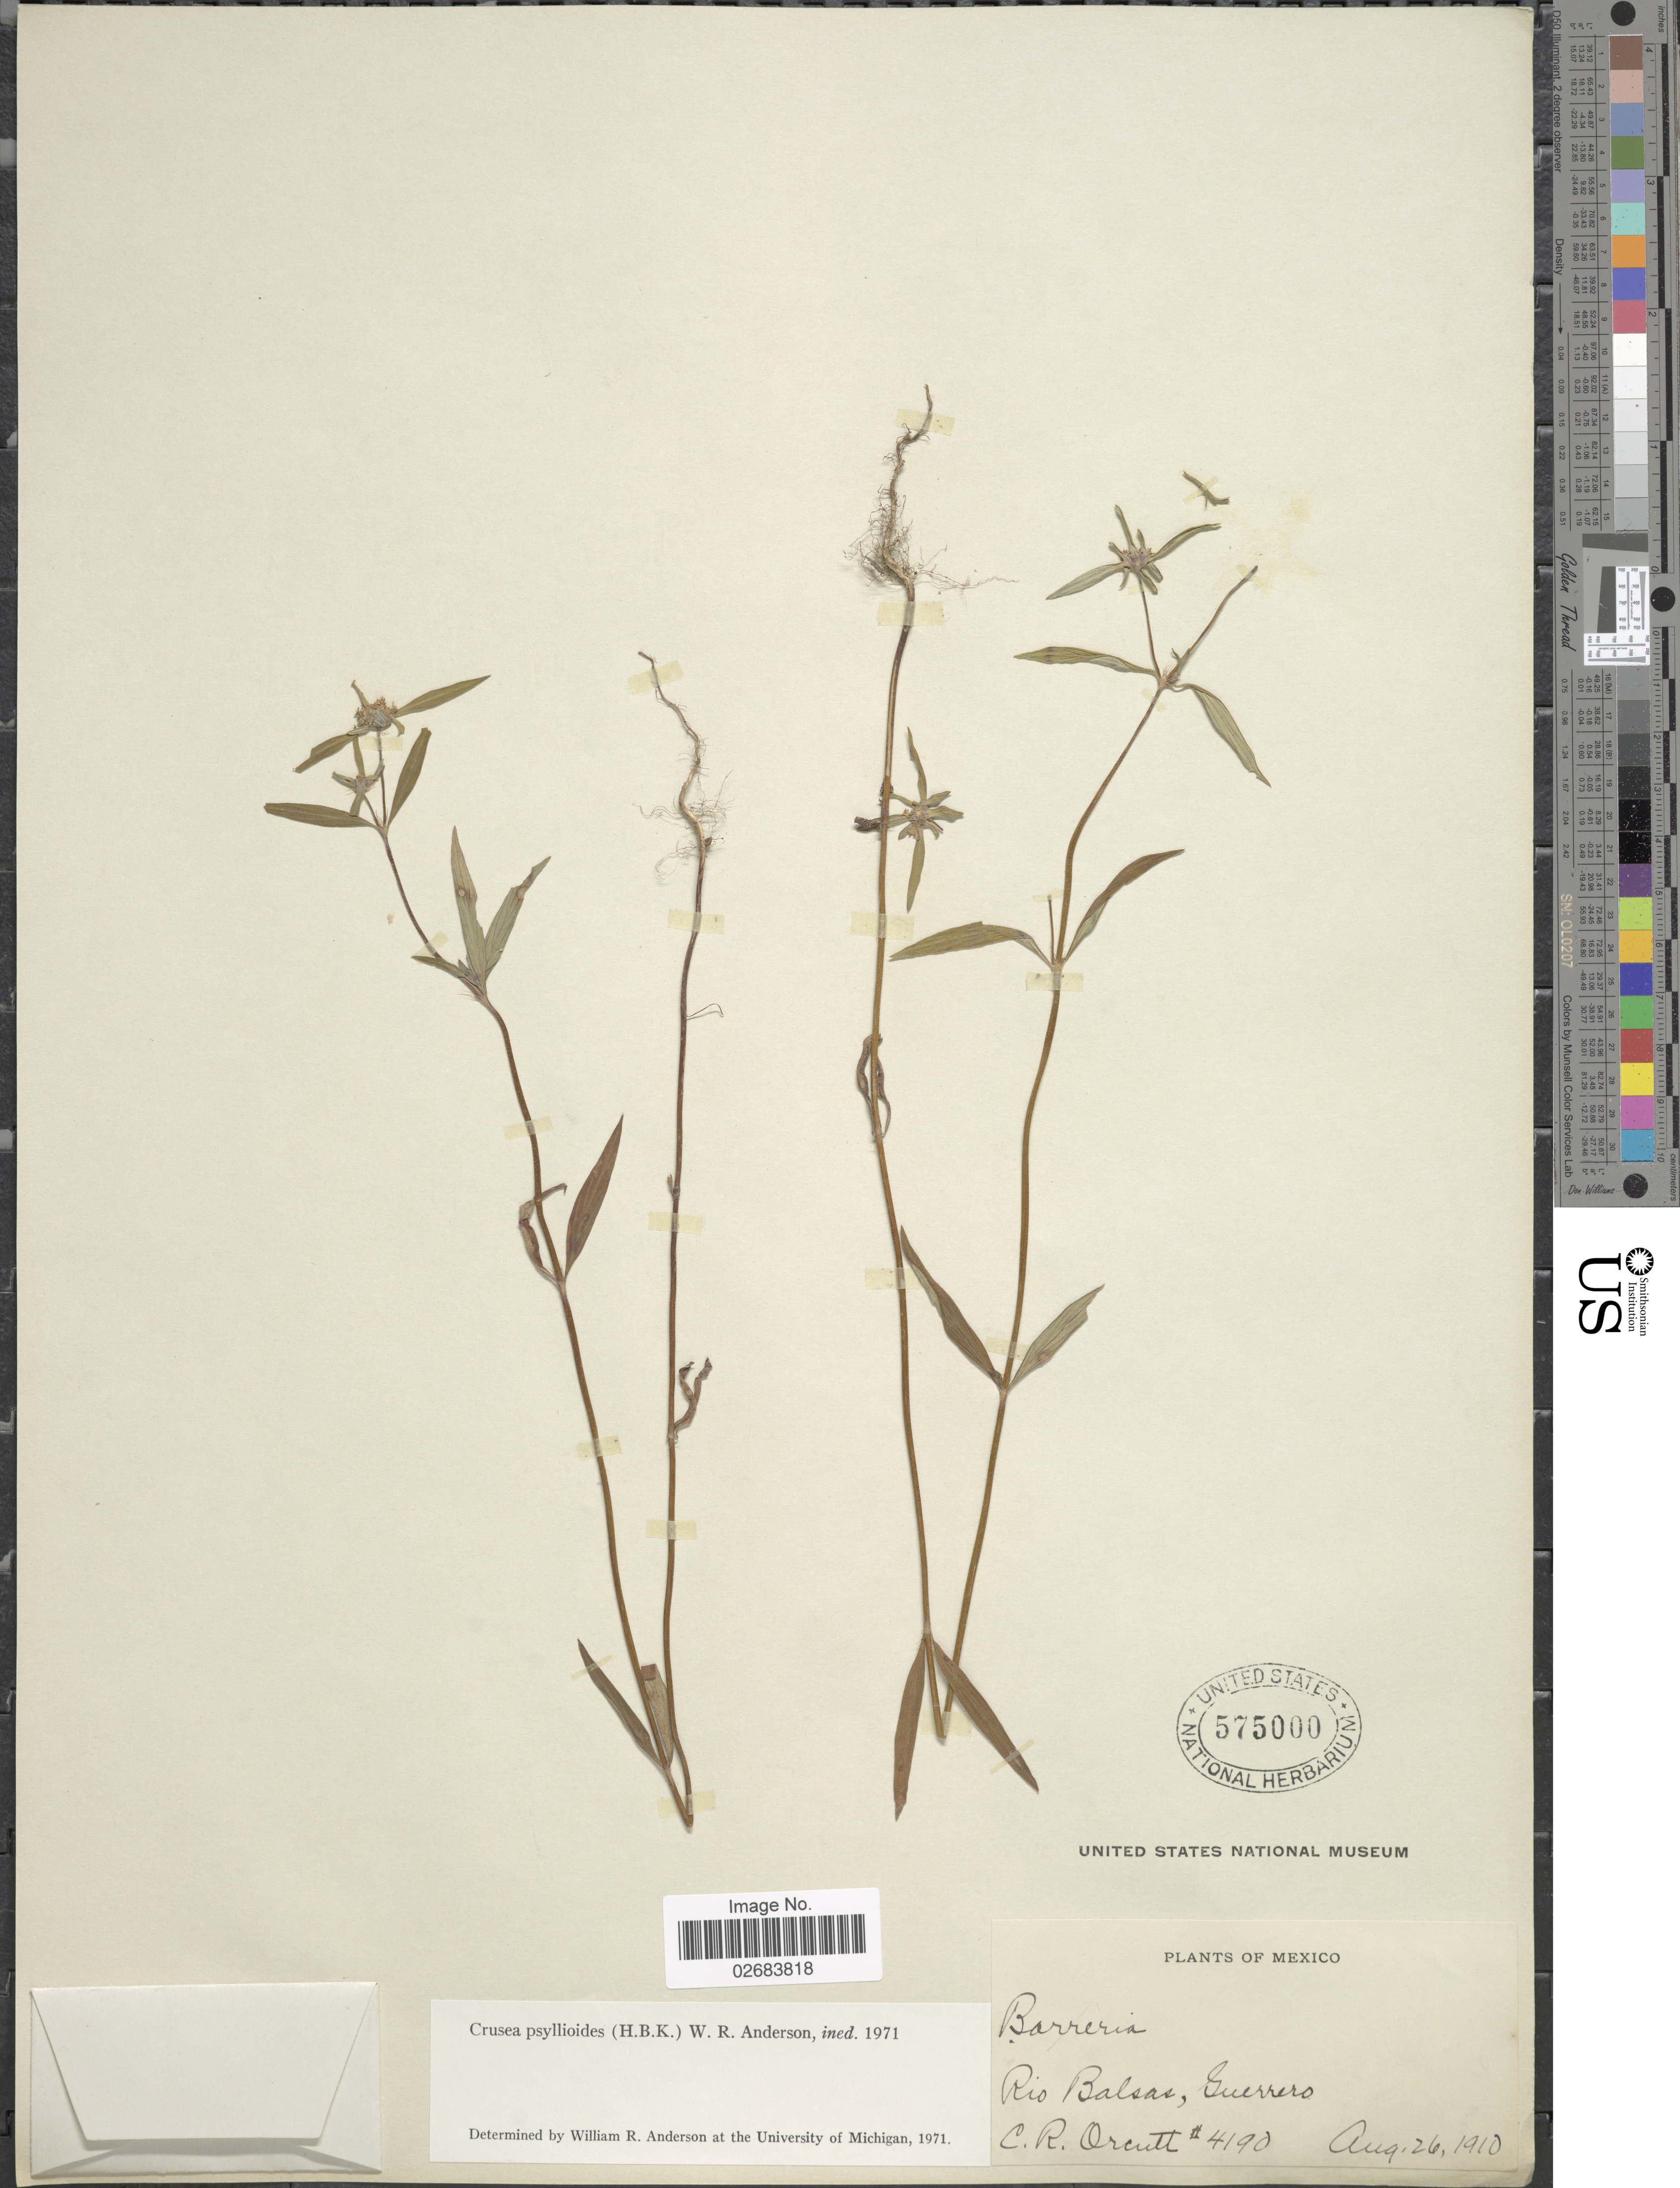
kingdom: Plantae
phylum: Tracheophyta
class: Magnoliopsida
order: Gentianales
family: Rubiaceae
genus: Crusea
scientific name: Crusea psyllioides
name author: (Kunth) W.R. Anderson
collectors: C. R. Orcutt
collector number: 4190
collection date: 1910-08-26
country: Mexico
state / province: Guerrero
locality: Rio Balsas.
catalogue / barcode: US 575000